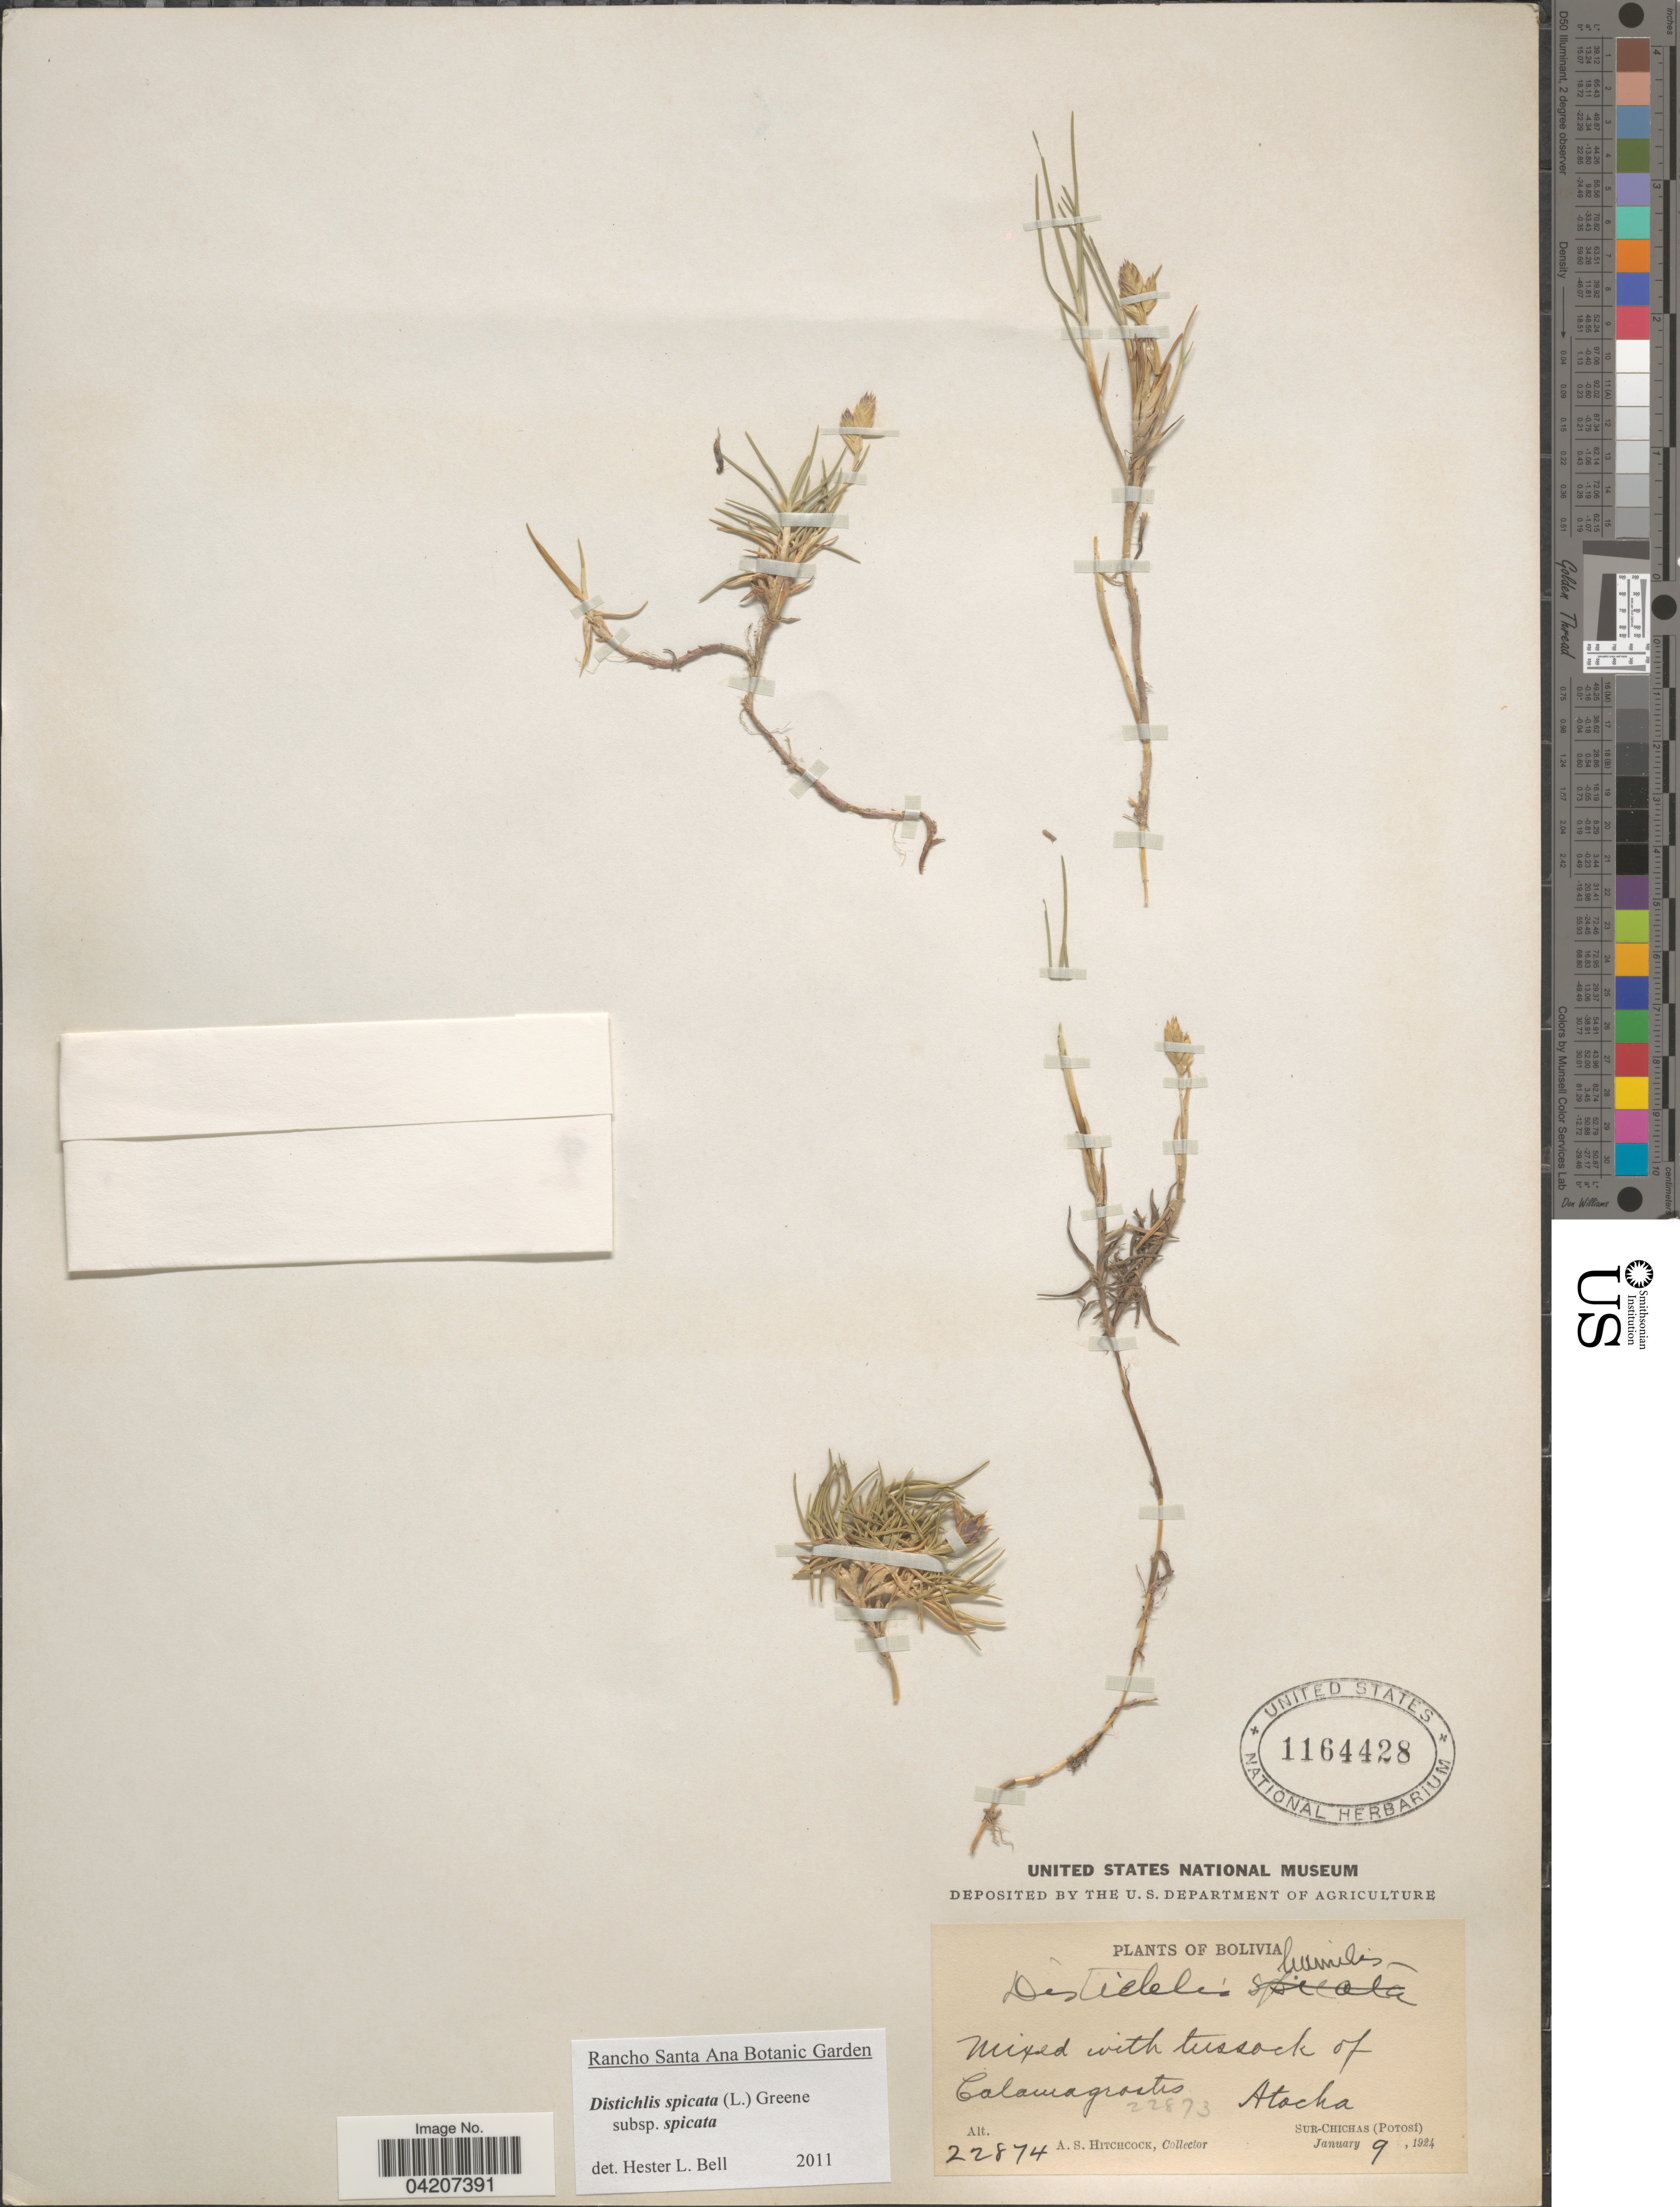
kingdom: Plantae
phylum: Tracheophyta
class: Liliopsida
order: Poales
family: Poaceae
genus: Distichlis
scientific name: Distichlis spicata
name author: (L.) Greene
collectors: A. S. Hitchcock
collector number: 22874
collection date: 1924-01-09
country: Bolivia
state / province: Potosi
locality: Atocha. Sur-Chichas.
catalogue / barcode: US 1164428